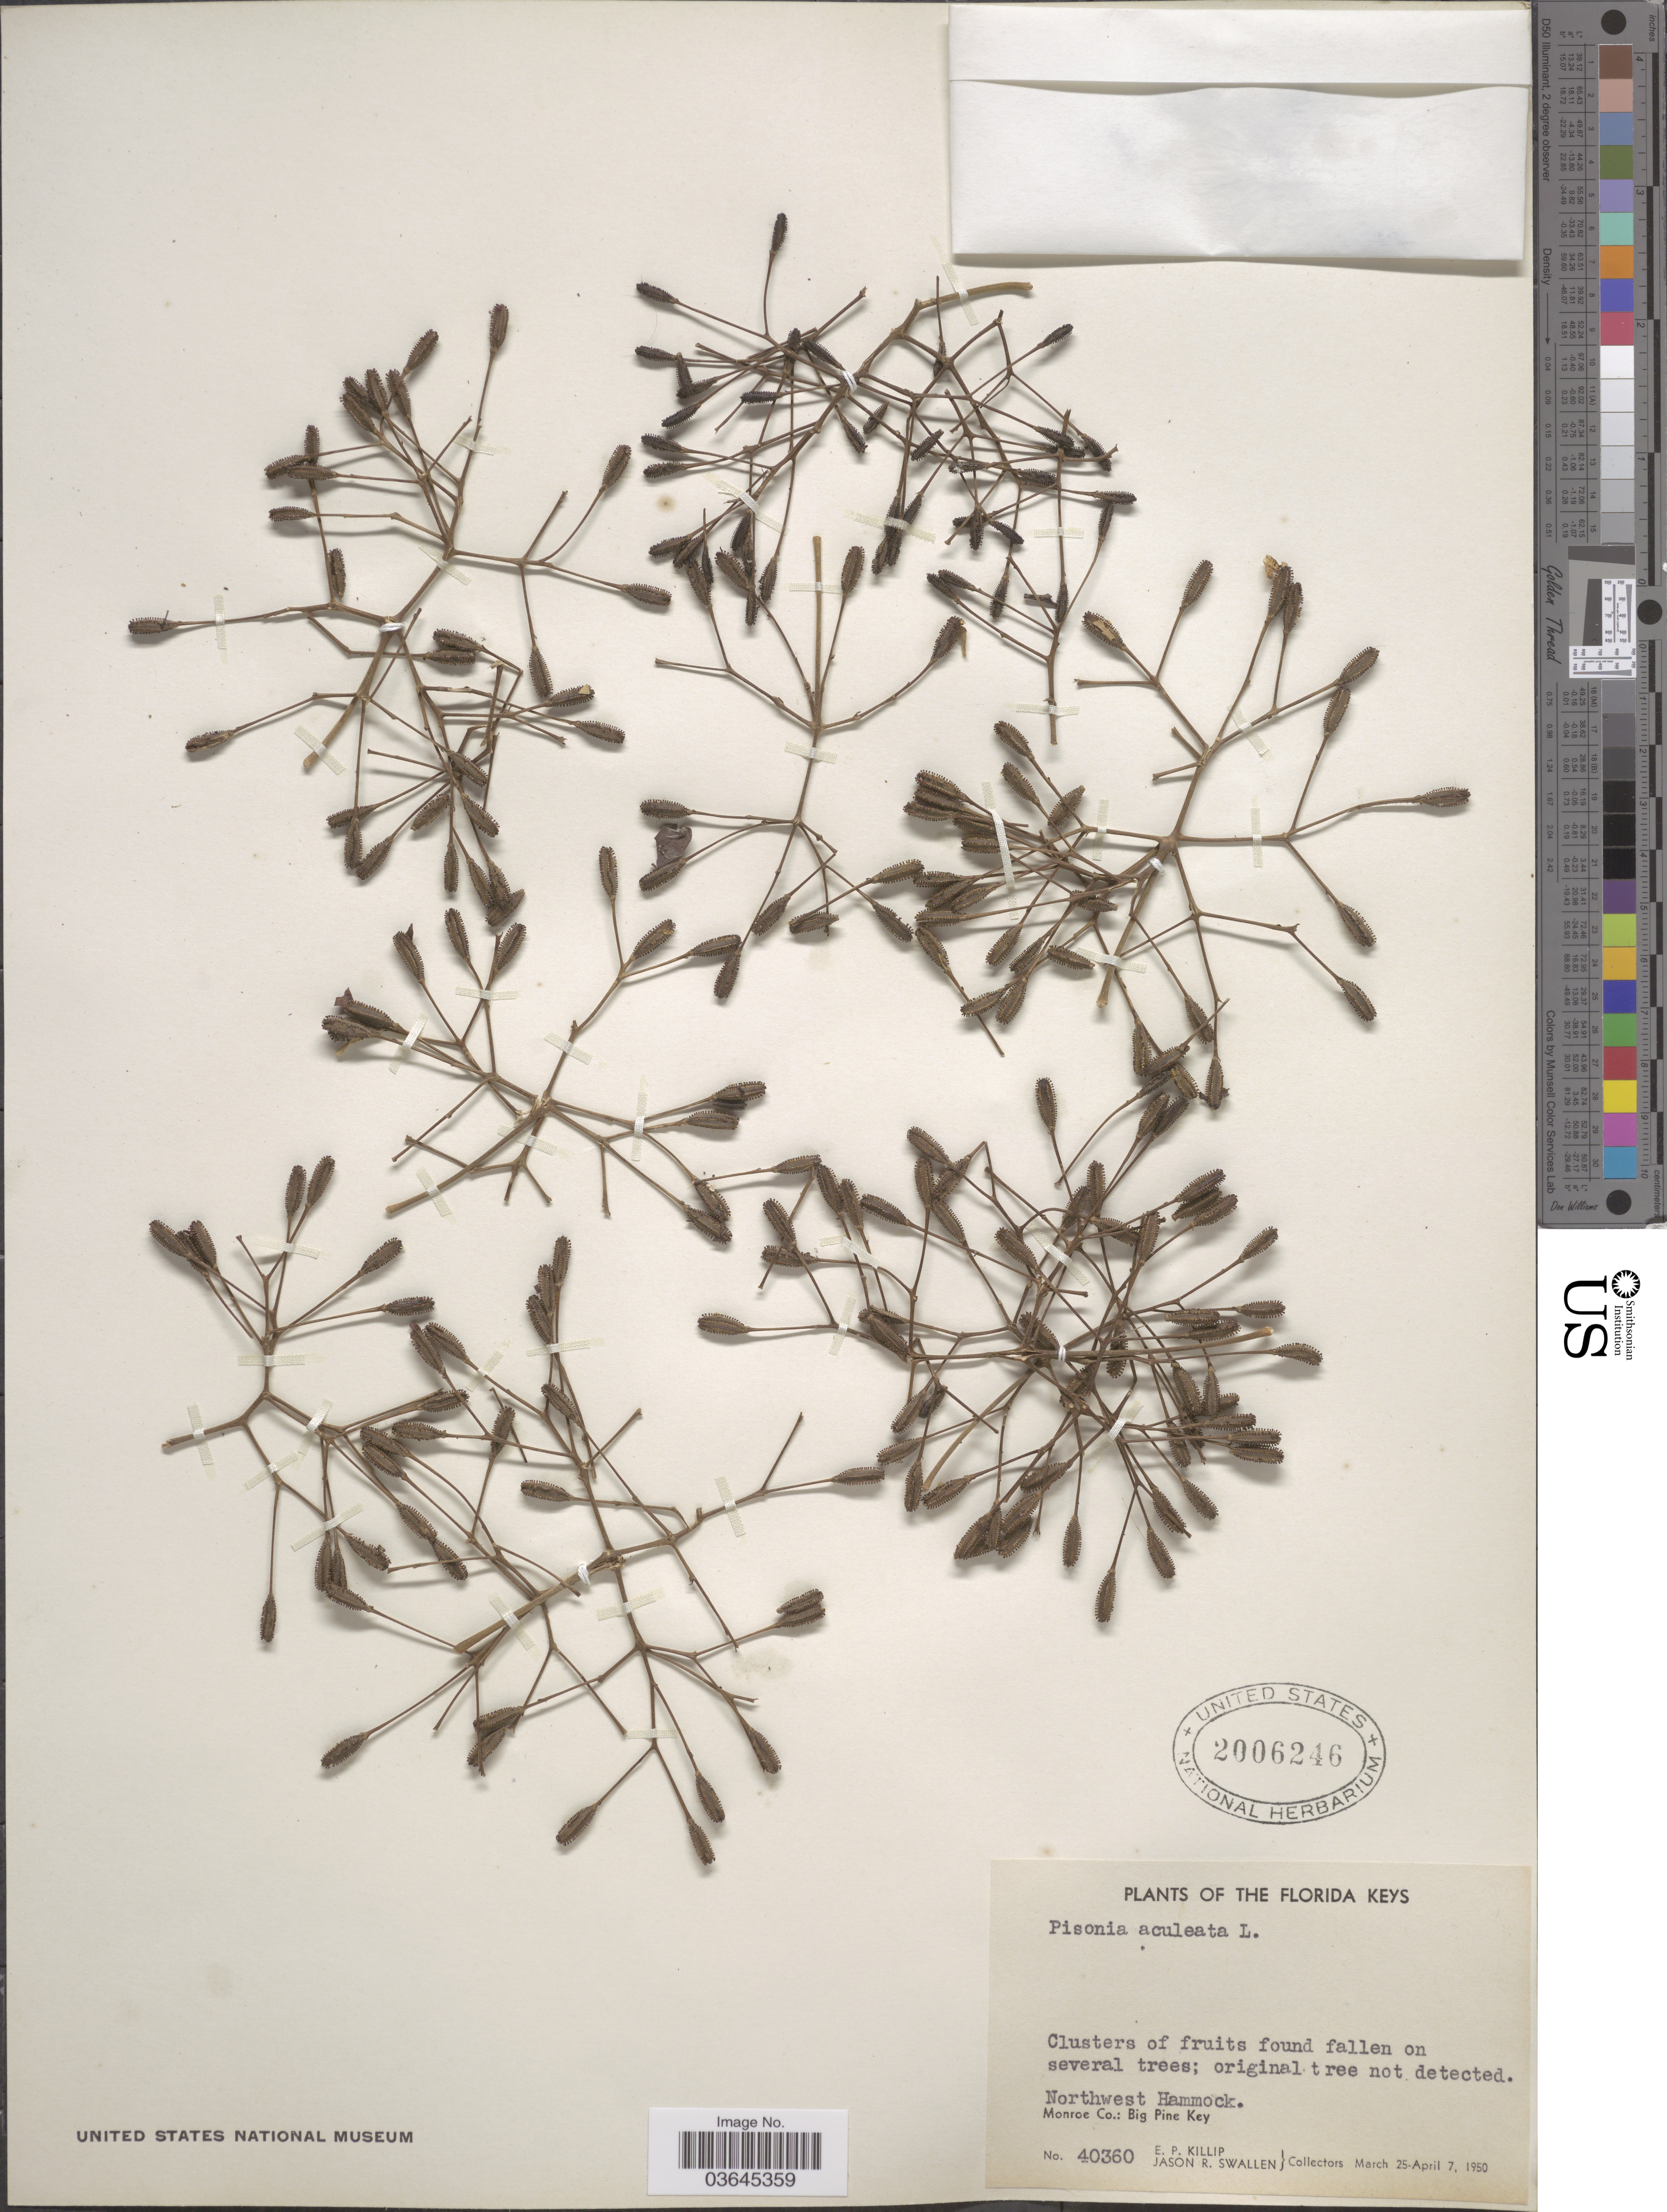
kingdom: Plantae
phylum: Tracheophyta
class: Magnoliopsida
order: Caryophyllales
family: Nyctaginaceae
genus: Pisonia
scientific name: Pisonia aculeata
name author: L.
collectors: E. P. Killip & J. R. Swallen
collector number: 40360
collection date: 1950-03-25/1950-04-07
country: United States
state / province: Florida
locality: The Florida Keys. Northwest Hammock. Monroe Co.: Big Pine Key.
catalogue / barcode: US 2006246